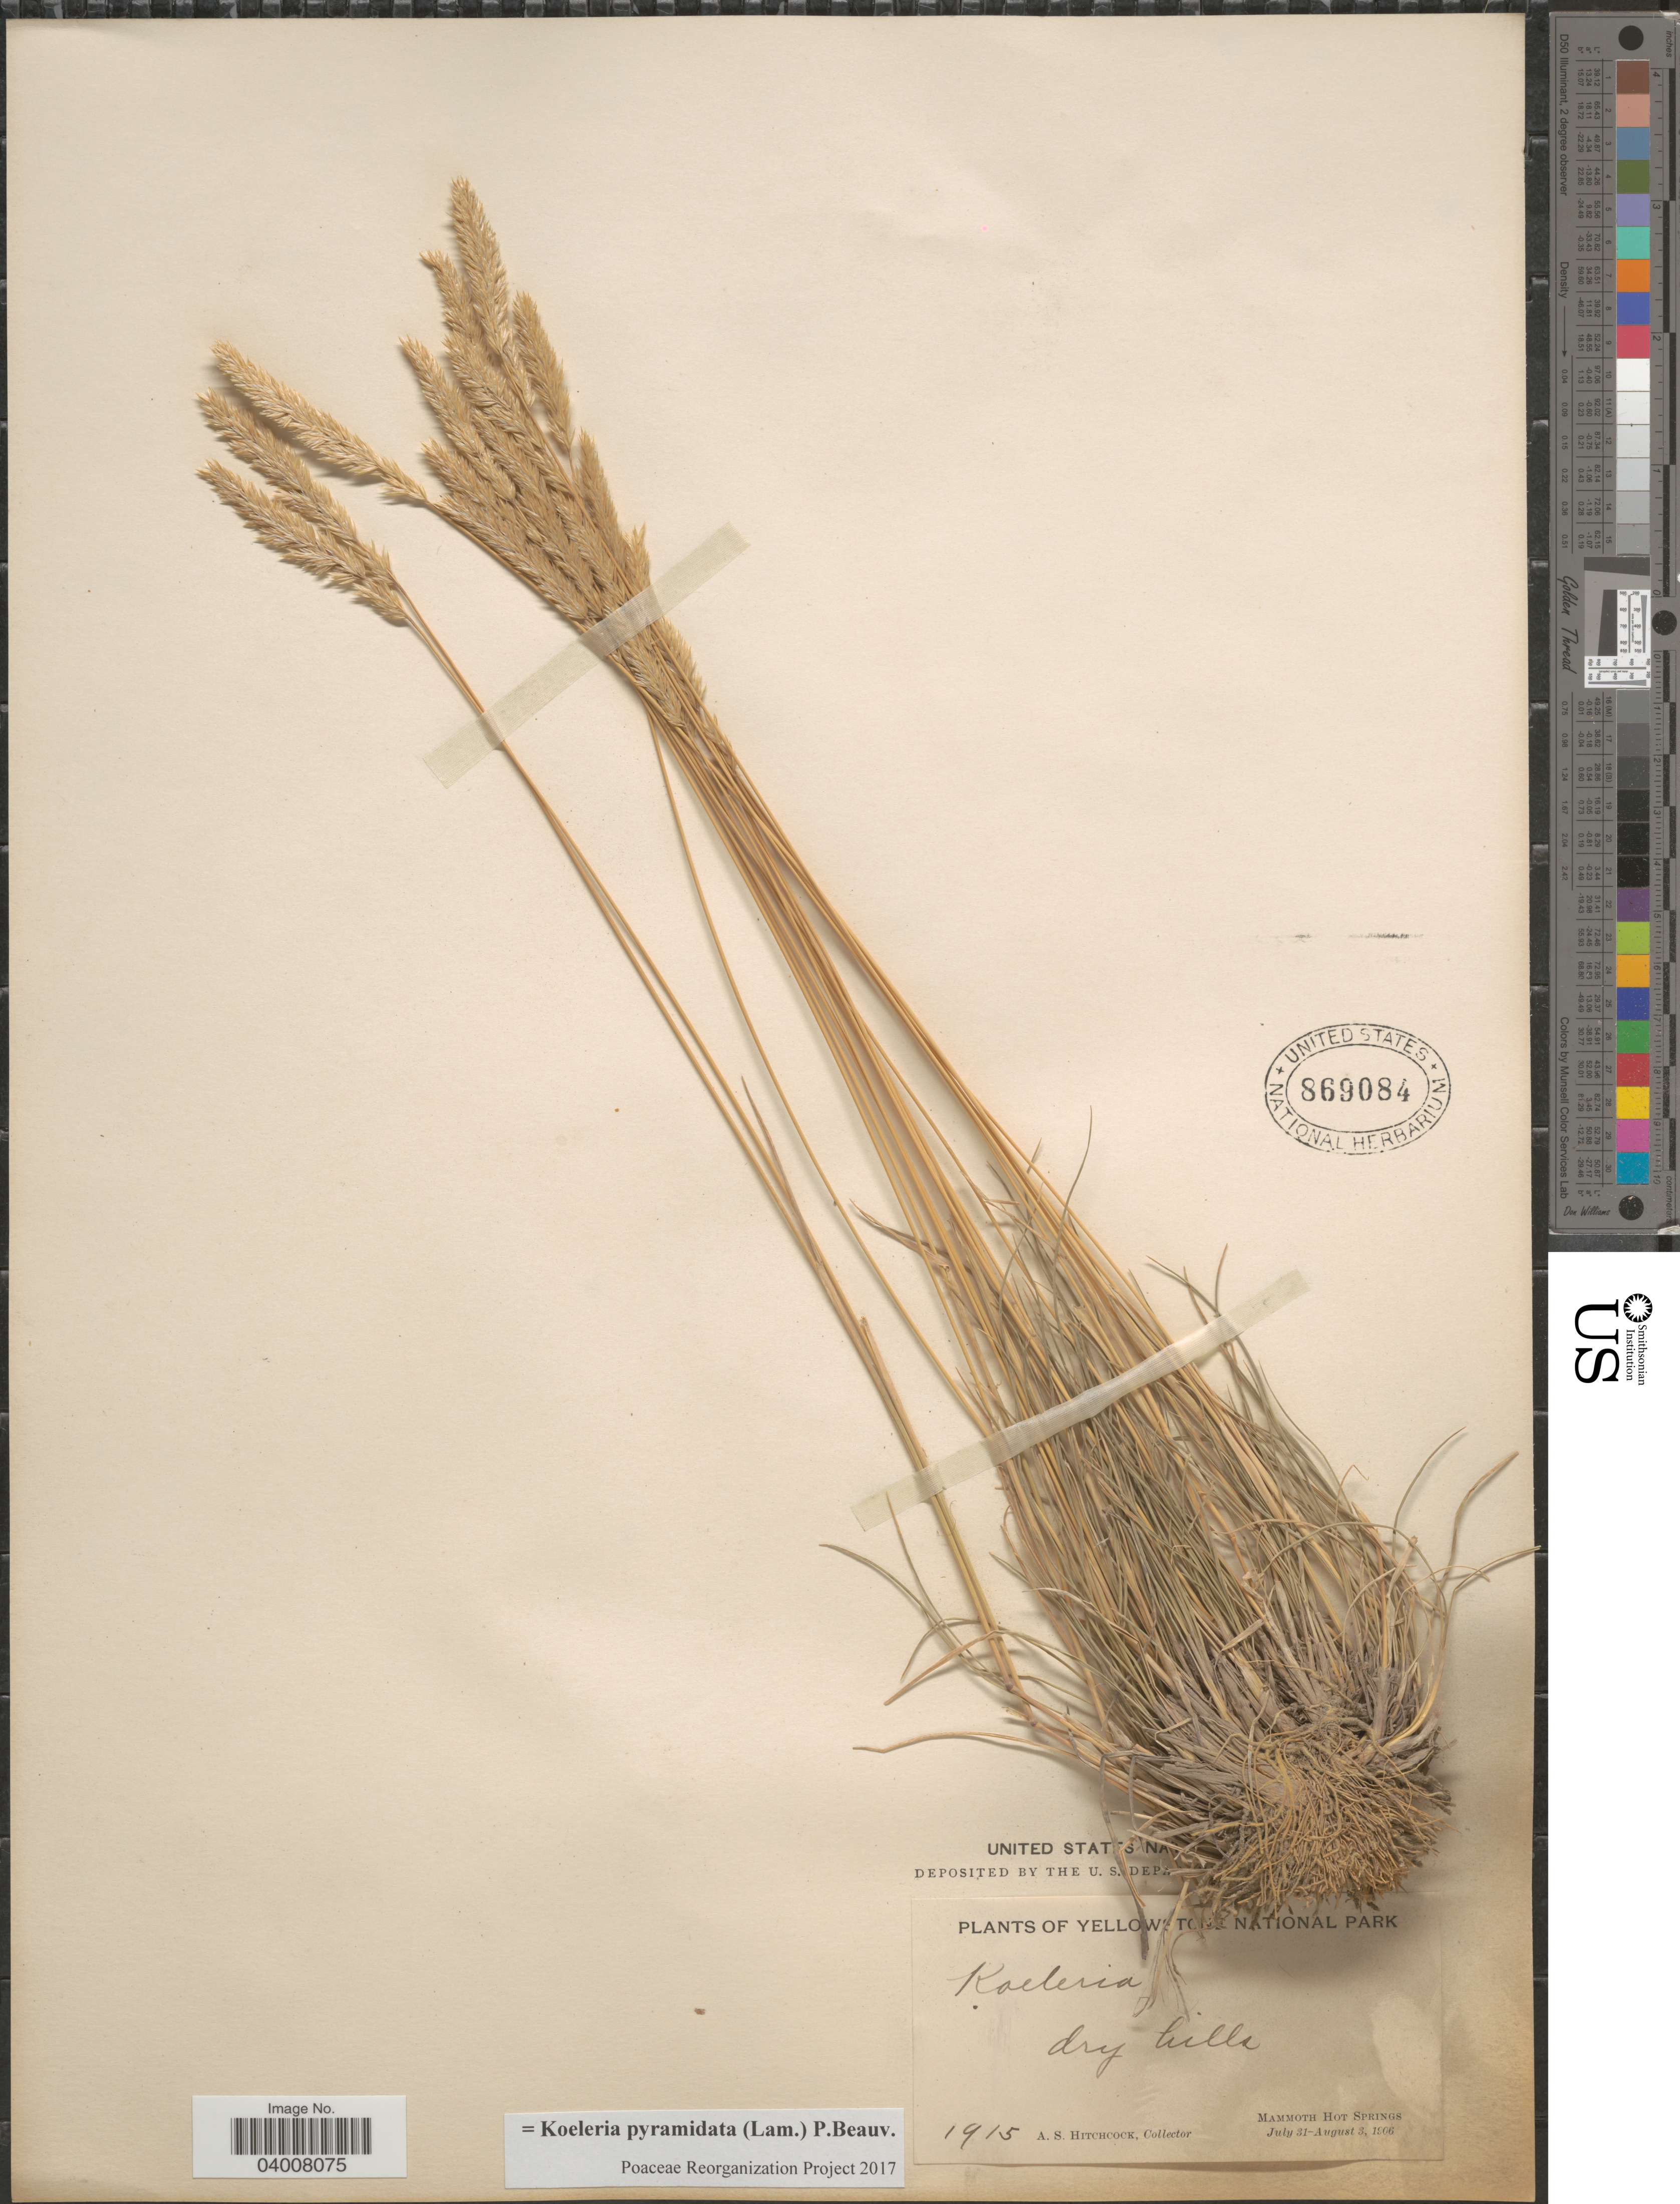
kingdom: Plantae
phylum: Tracheophyta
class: Liliopsida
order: Poales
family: Poaceae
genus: Koeleria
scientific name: Koeleria pyramidata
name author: (Lam.) P. Beauv.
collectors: A. S. Hitchcock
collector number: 1915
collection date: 1906-07-31/1906-08-03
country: United States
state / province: Wyoming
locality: Yellowstone National Park. Mammoth Hot Springs.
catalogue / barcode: US 869084